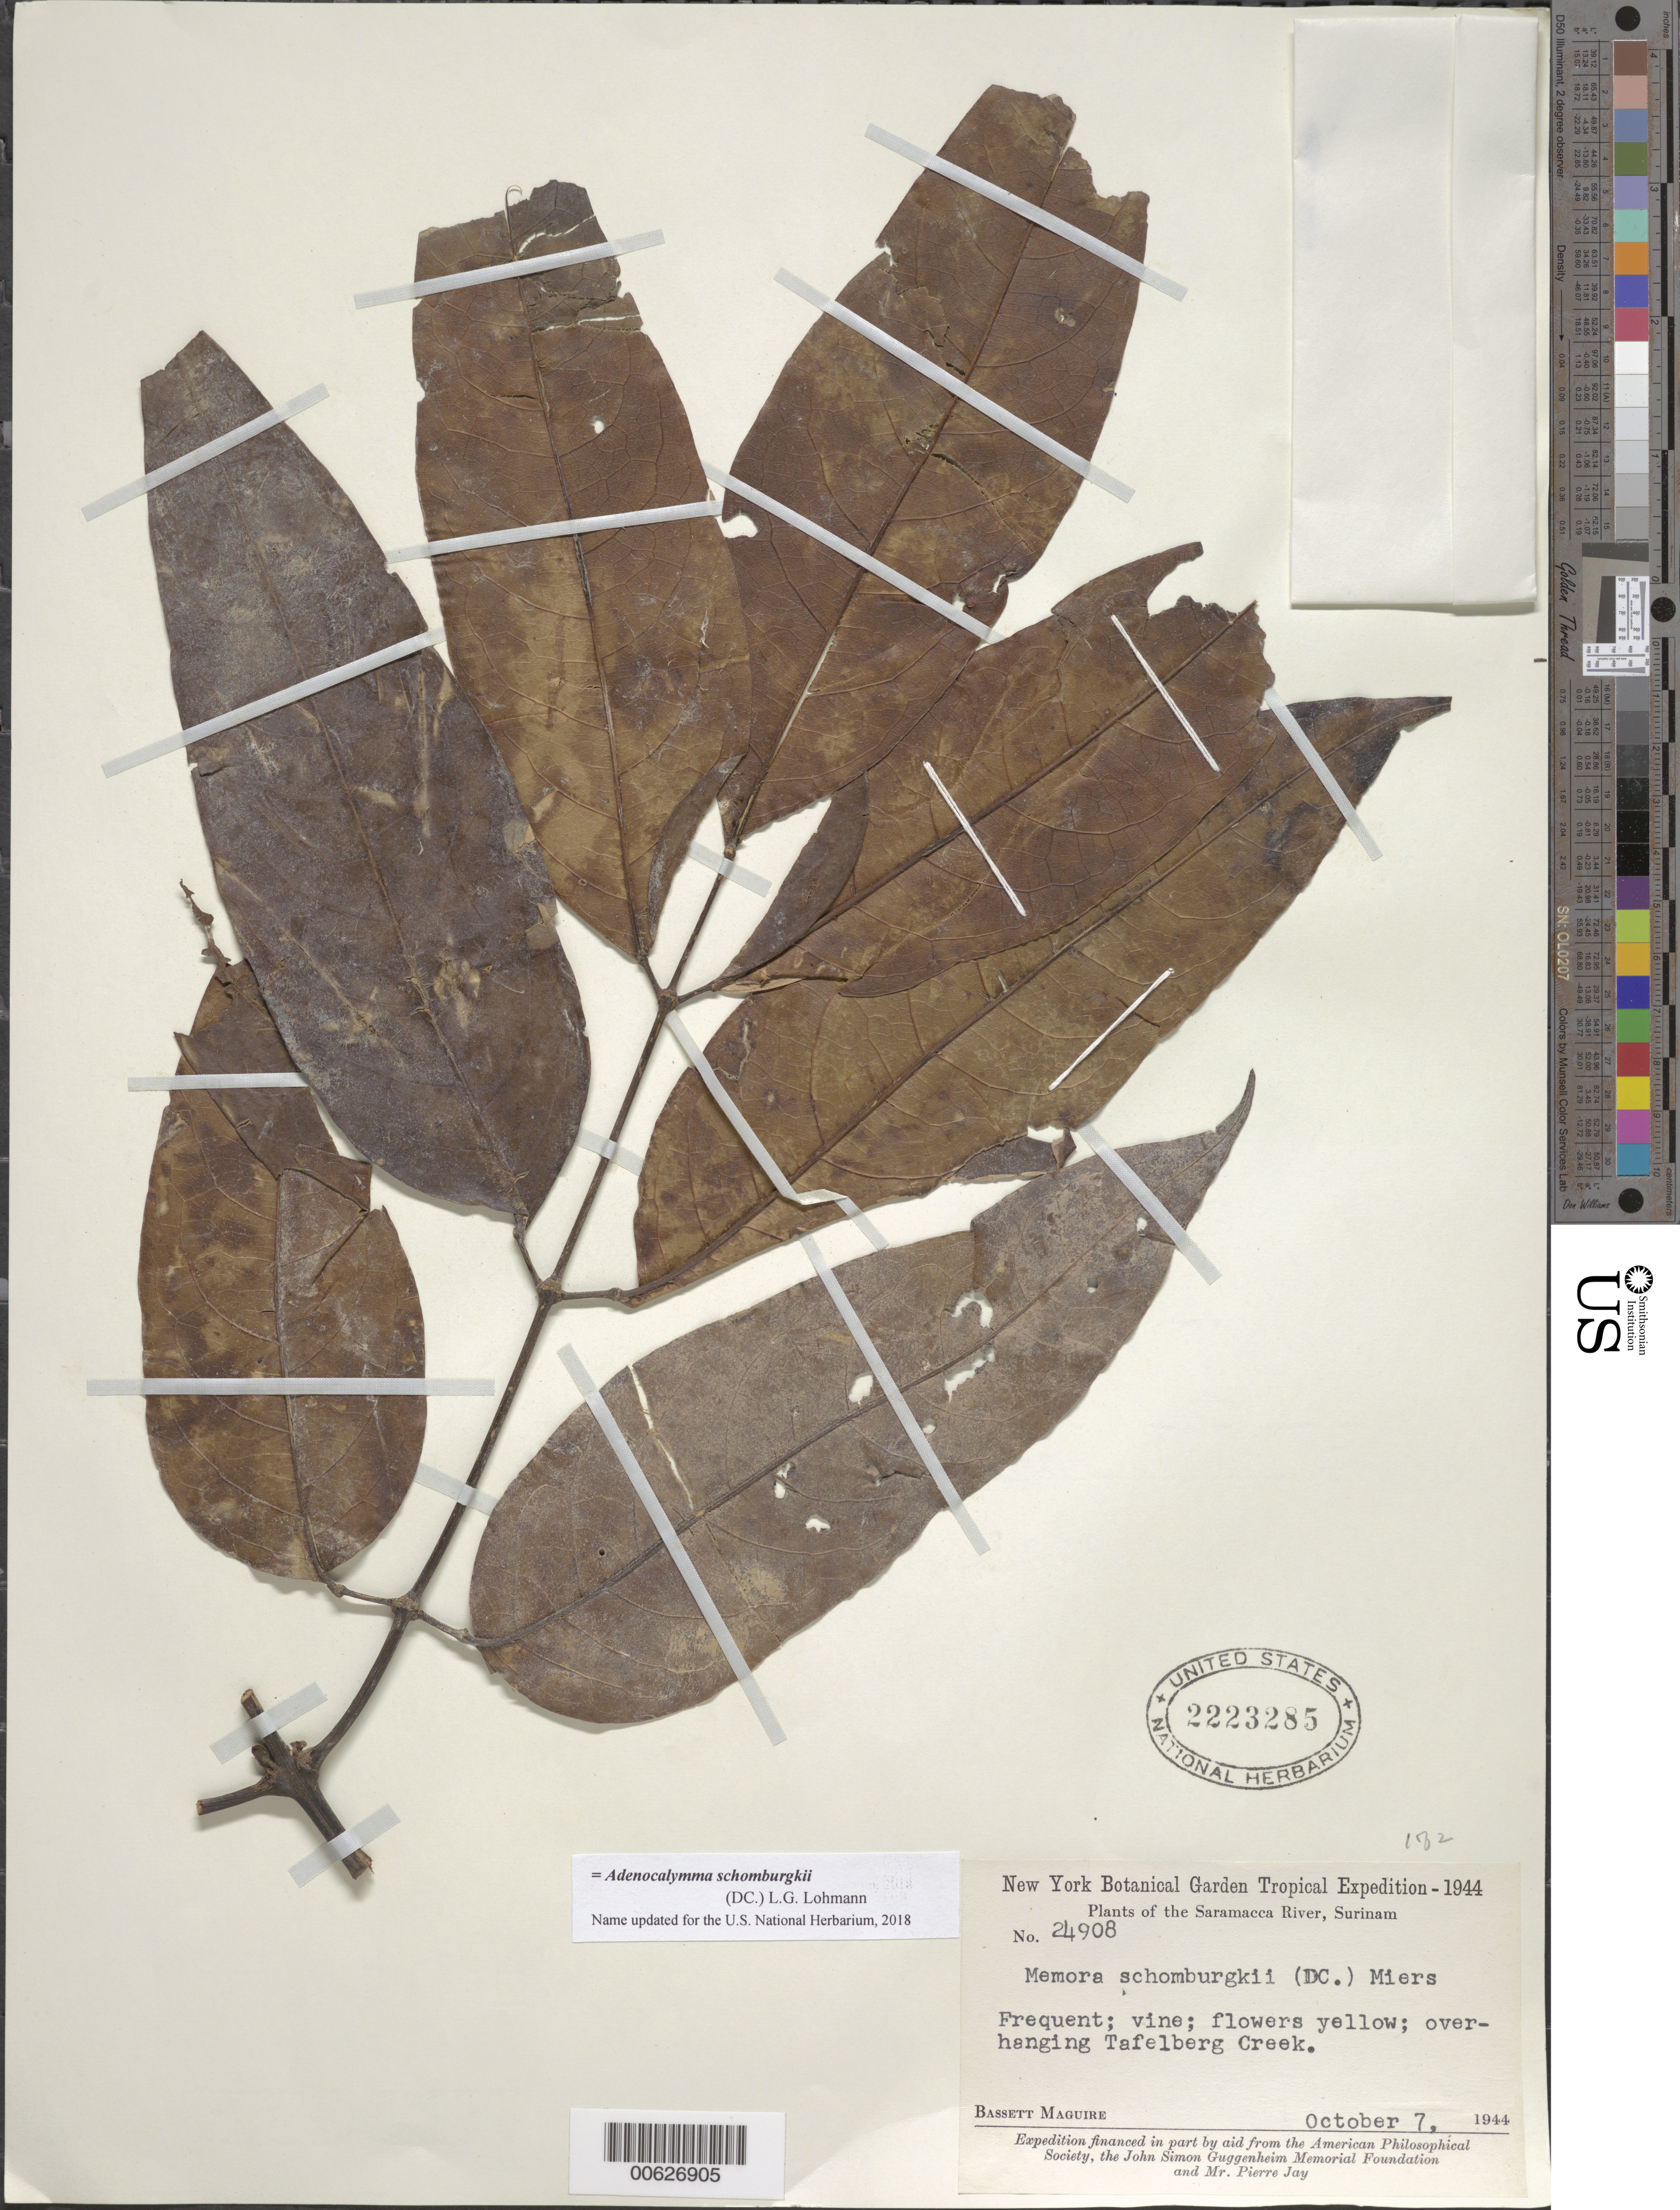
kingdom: Plantae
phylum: Tracheophyta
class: Magnoliopsida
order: Lamiales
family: Bignoniaceae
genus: Adenocalymma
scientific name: Adenocalymma schomburgkii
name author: (DC.) L.G. Lohmann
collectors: B. Maguire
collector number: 24908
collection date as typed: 7-Oct-44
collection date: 1944-10-07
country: Suriname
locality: Saramacca River, Tafelberg Creek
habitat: Overhanging river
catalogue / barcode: US 2223285